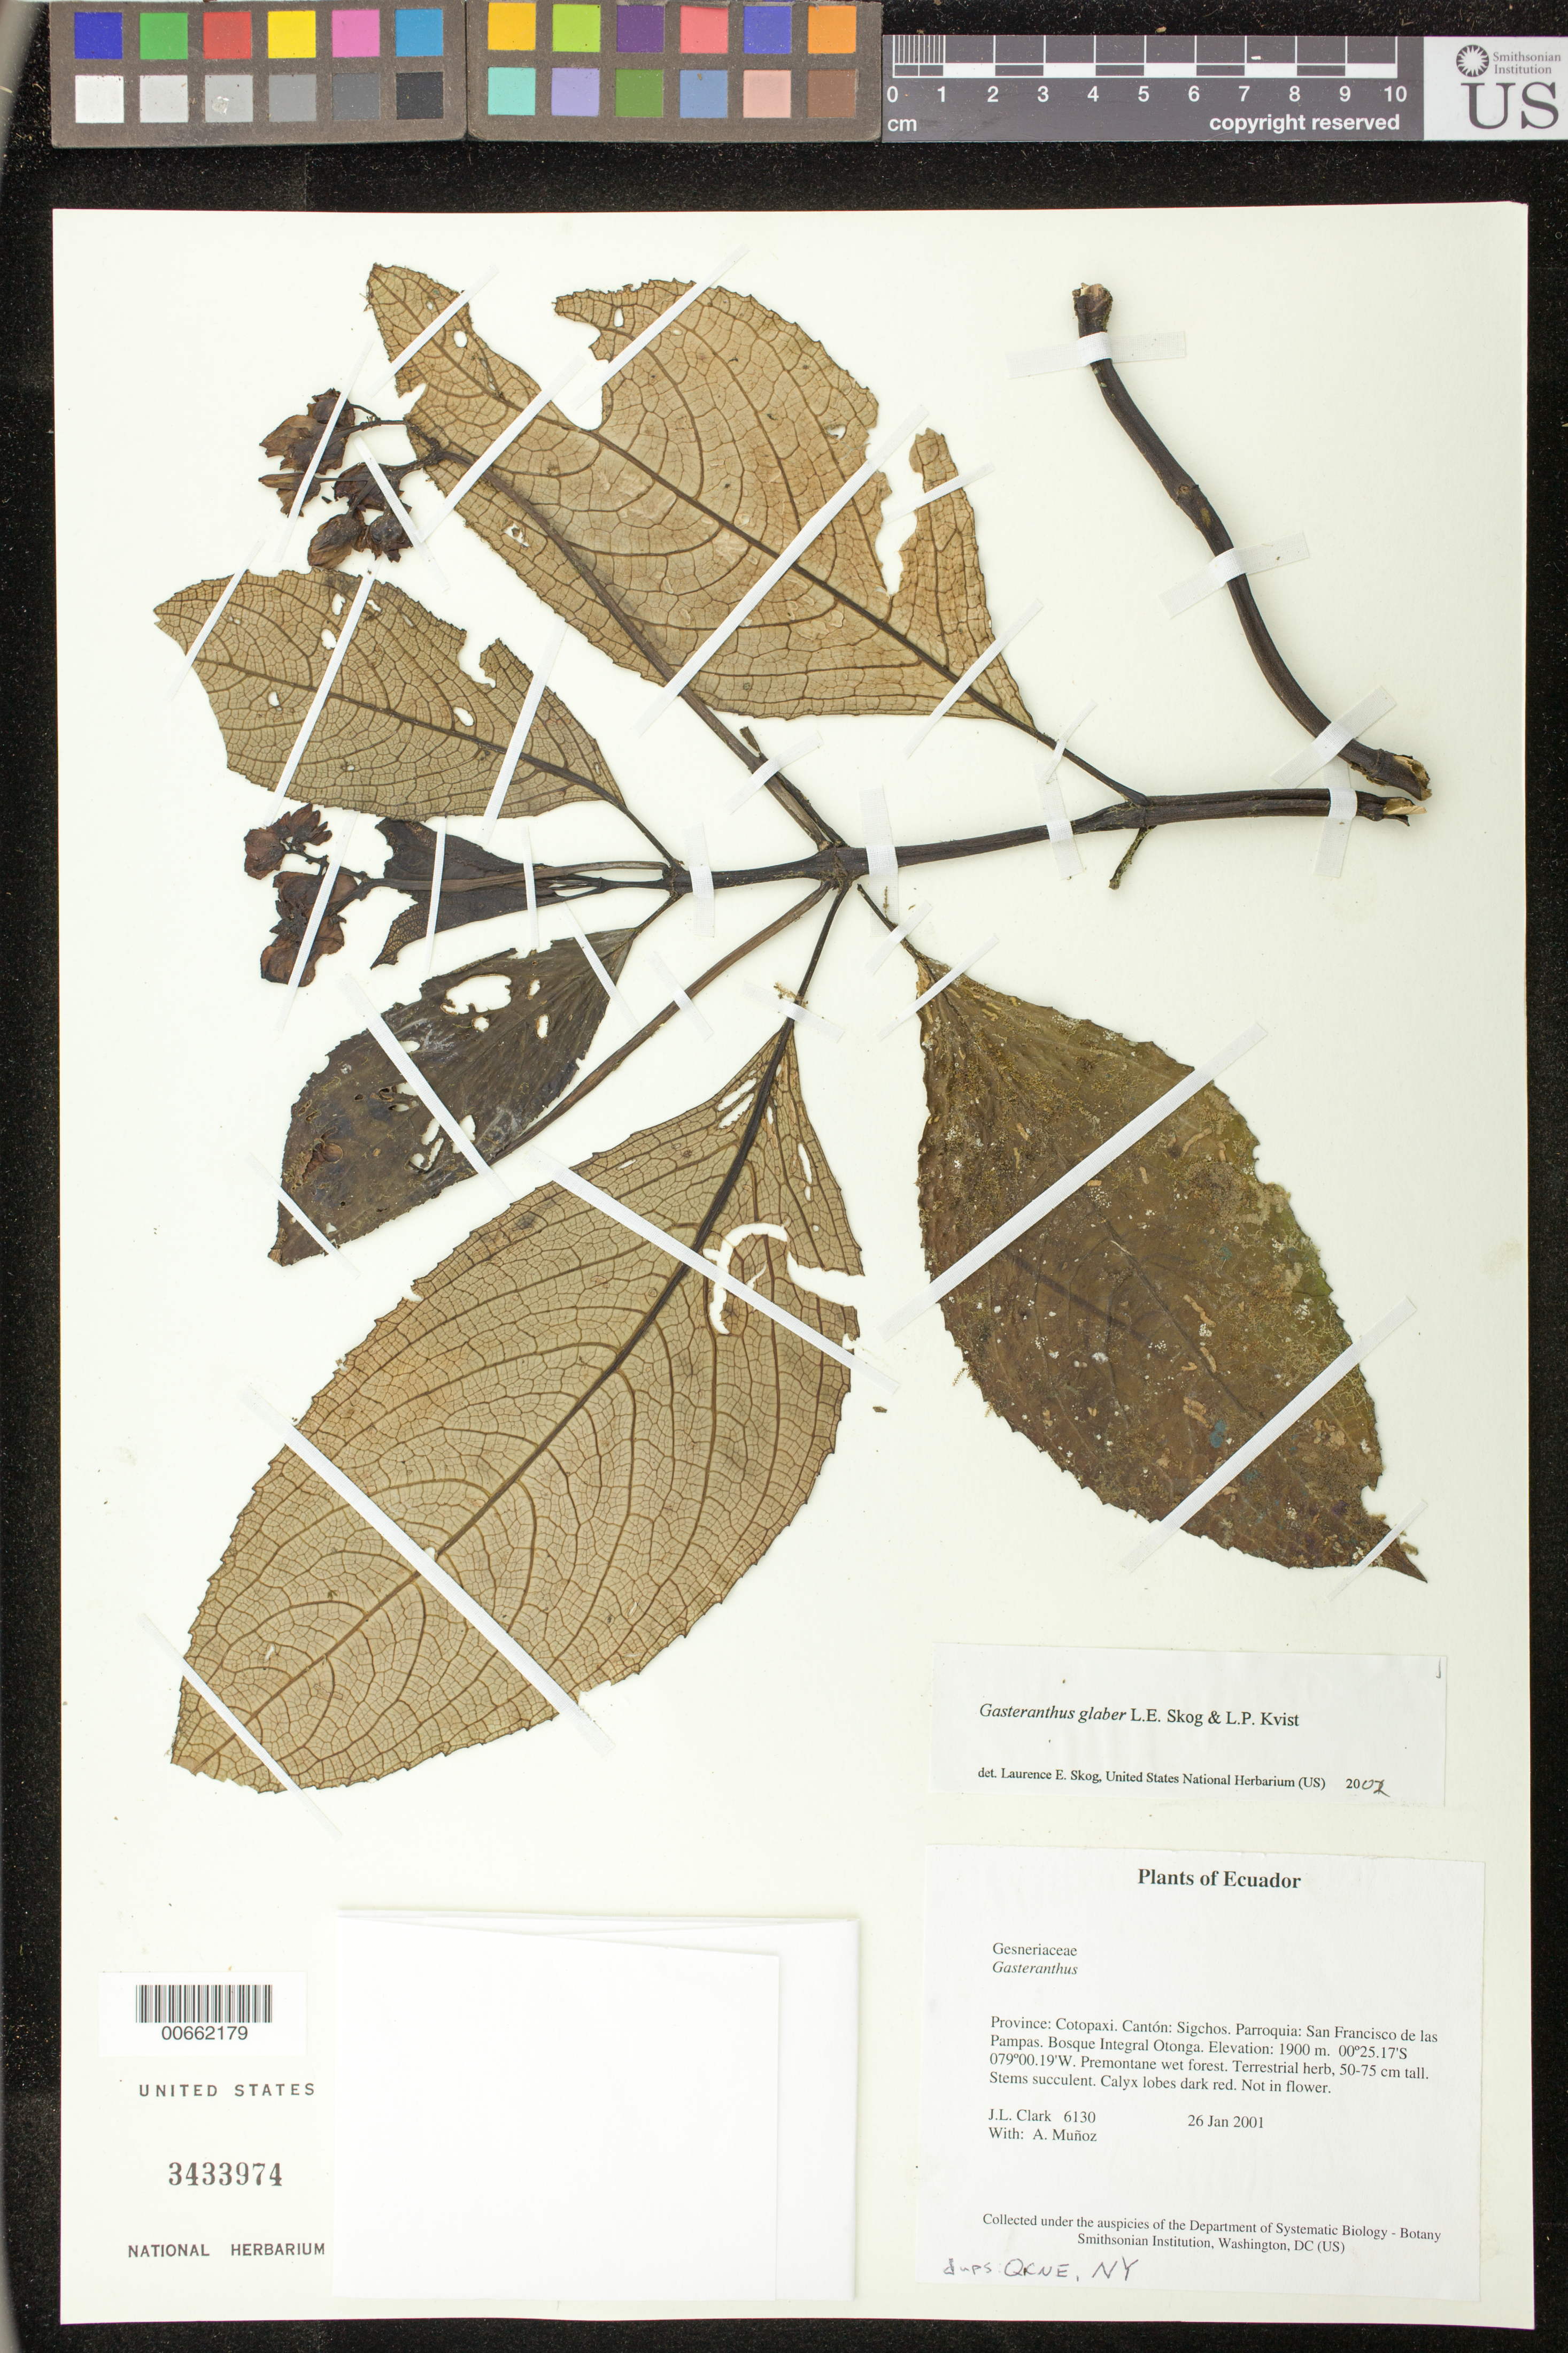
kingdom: Plantae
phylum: Tracheophyta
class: Magnoliopsida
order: Lamiales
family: Gesneriaceae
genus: Gasteranthus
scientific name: Gasteranthus glaber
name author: L.E. Skog & L.P. Kvist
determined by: Skog, Laurence E.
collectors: J. L. Clark & A. Muñoz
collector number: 6130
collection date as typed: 26 Jan 2001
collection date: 2001-01-26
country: Ecuador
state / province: Cotopaxi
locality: Cantón: Sigchos. Parroquia: San Francisco de las Pampas. Bosque Integral Otonga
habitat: Premontane wet forest.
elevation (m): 1900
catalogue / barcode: US 3433974